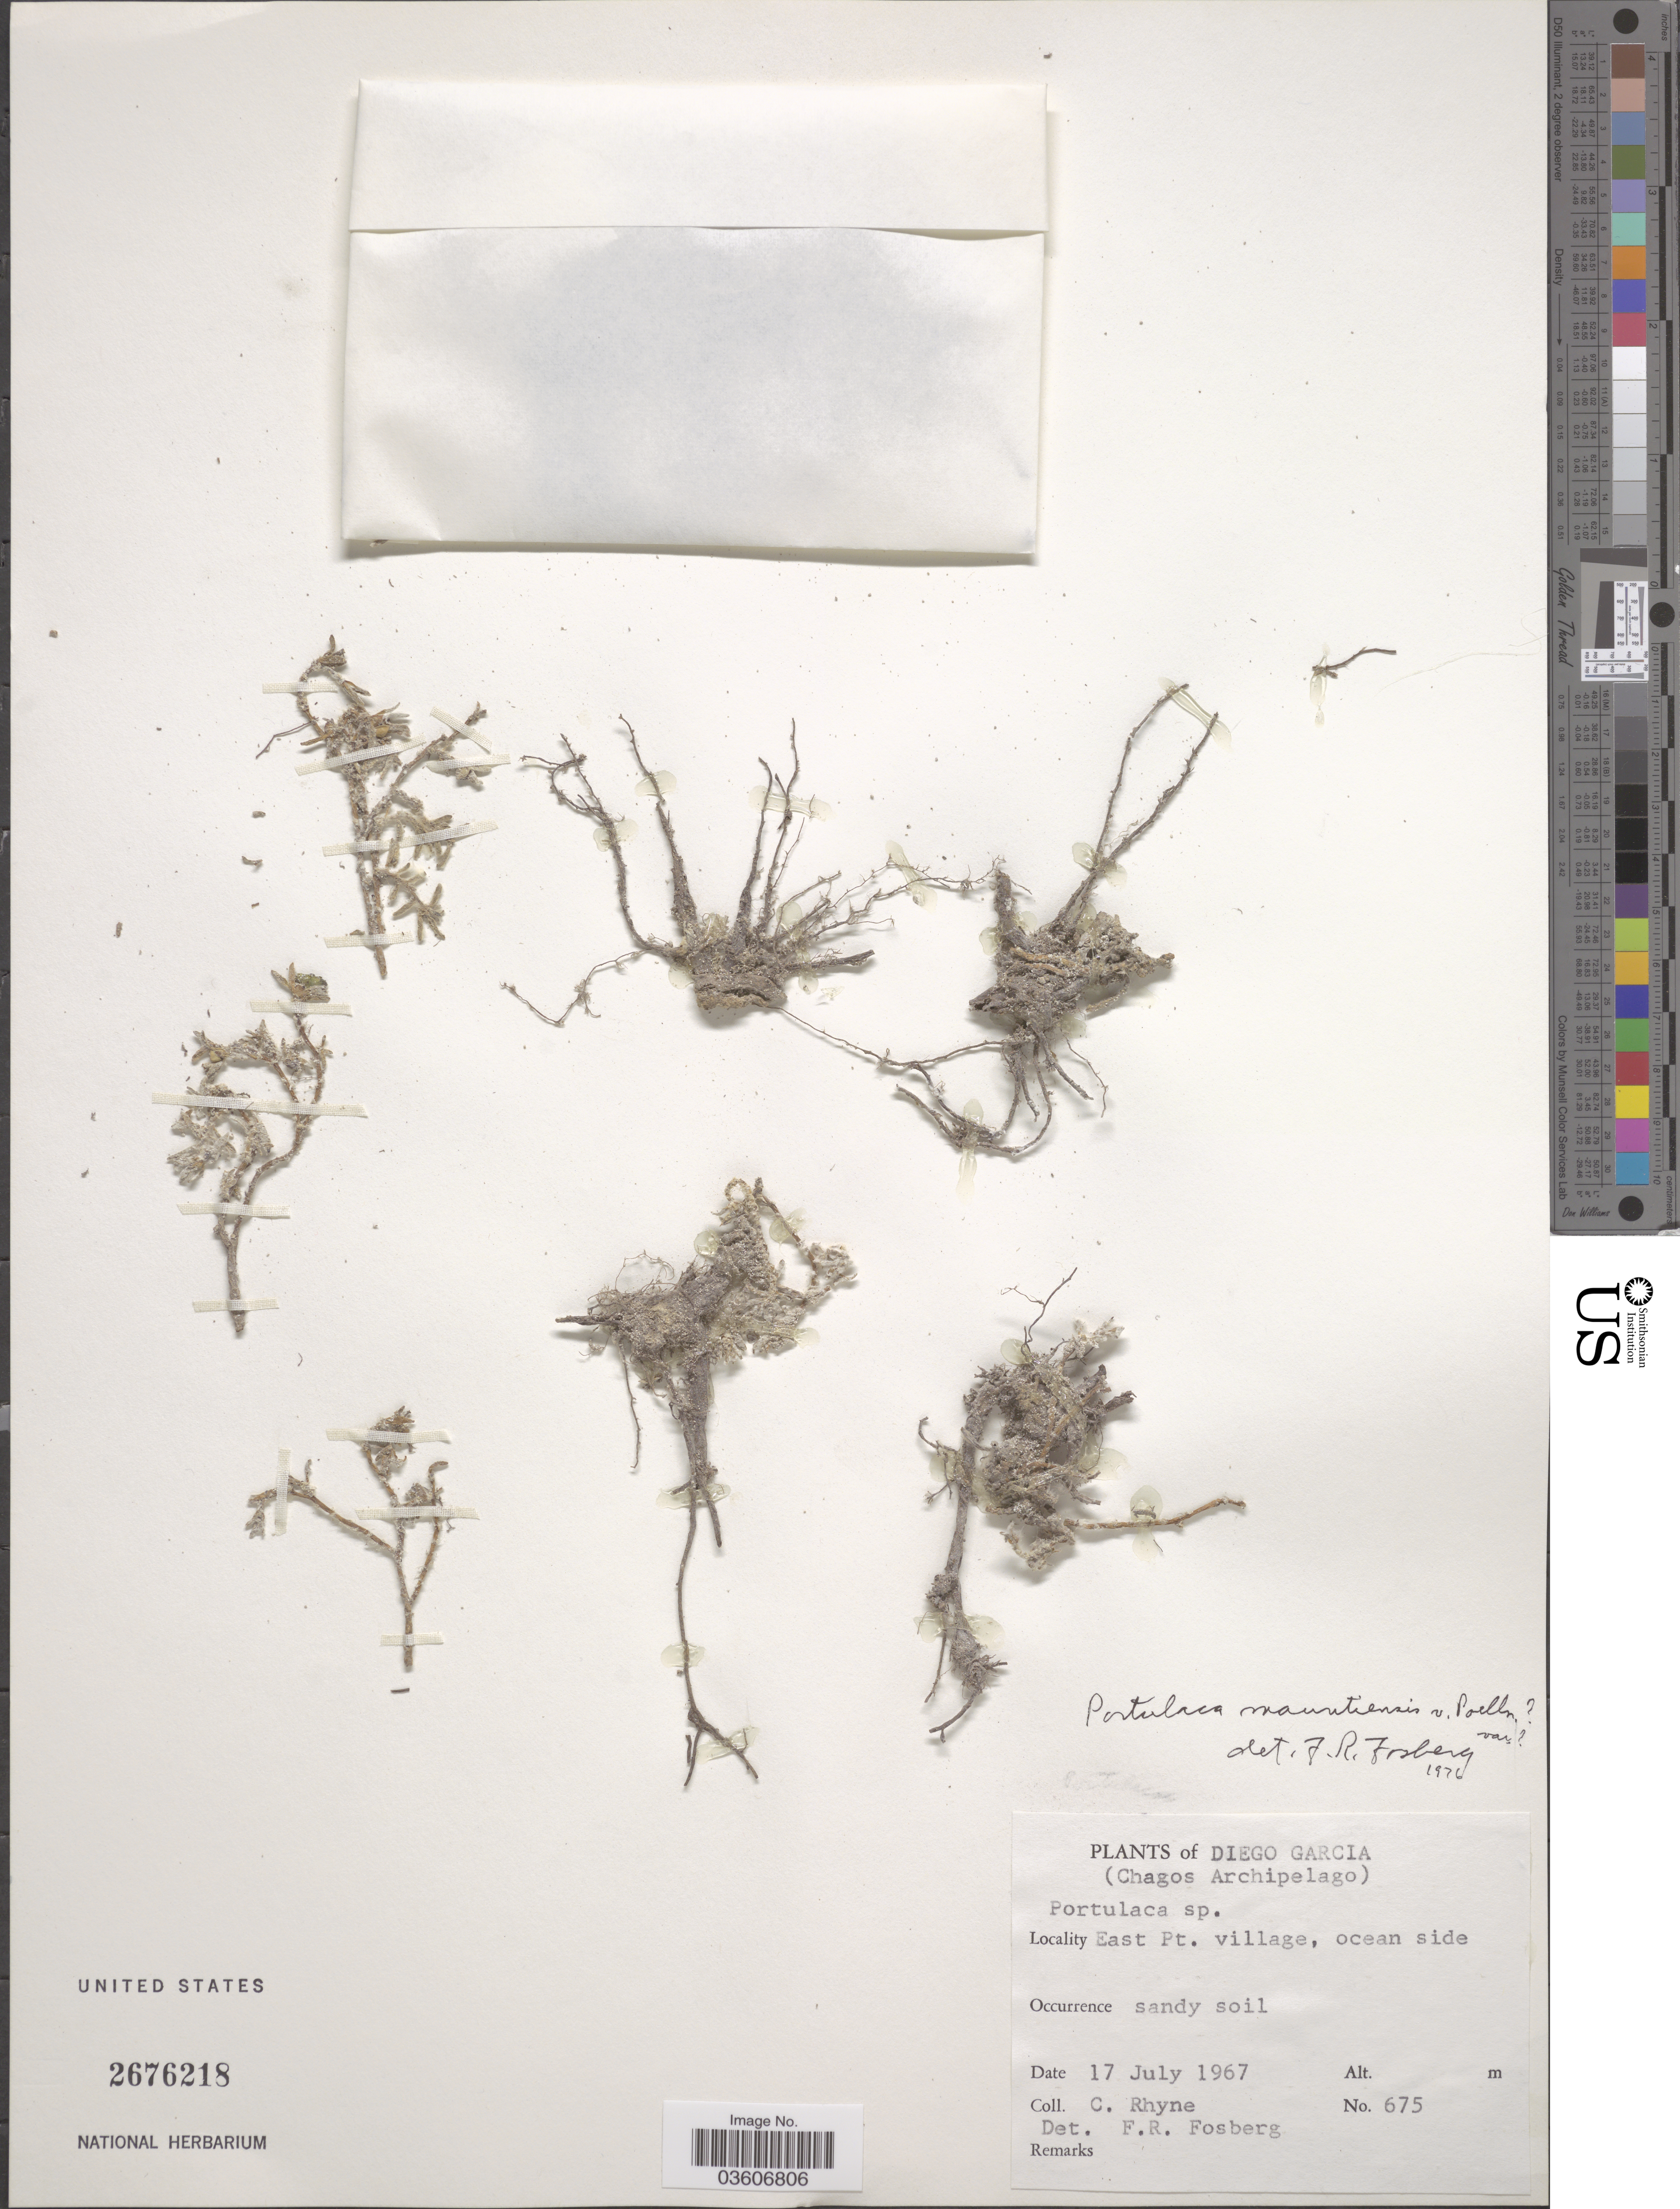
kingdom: Plantae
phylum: Tracheophyta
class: Magnoliopsida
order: Caryophyllales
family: Portulacaceae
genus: Portulaca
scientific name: Portulaca mauritiensis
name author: Poelln.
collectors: C. Rhyne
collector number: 675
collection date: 1967-07-17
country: British Indian Ocean Territory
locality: Diego Garcia. (Chagos Archipelago). East Pt. village, ocean side.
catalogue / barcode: US 2676218